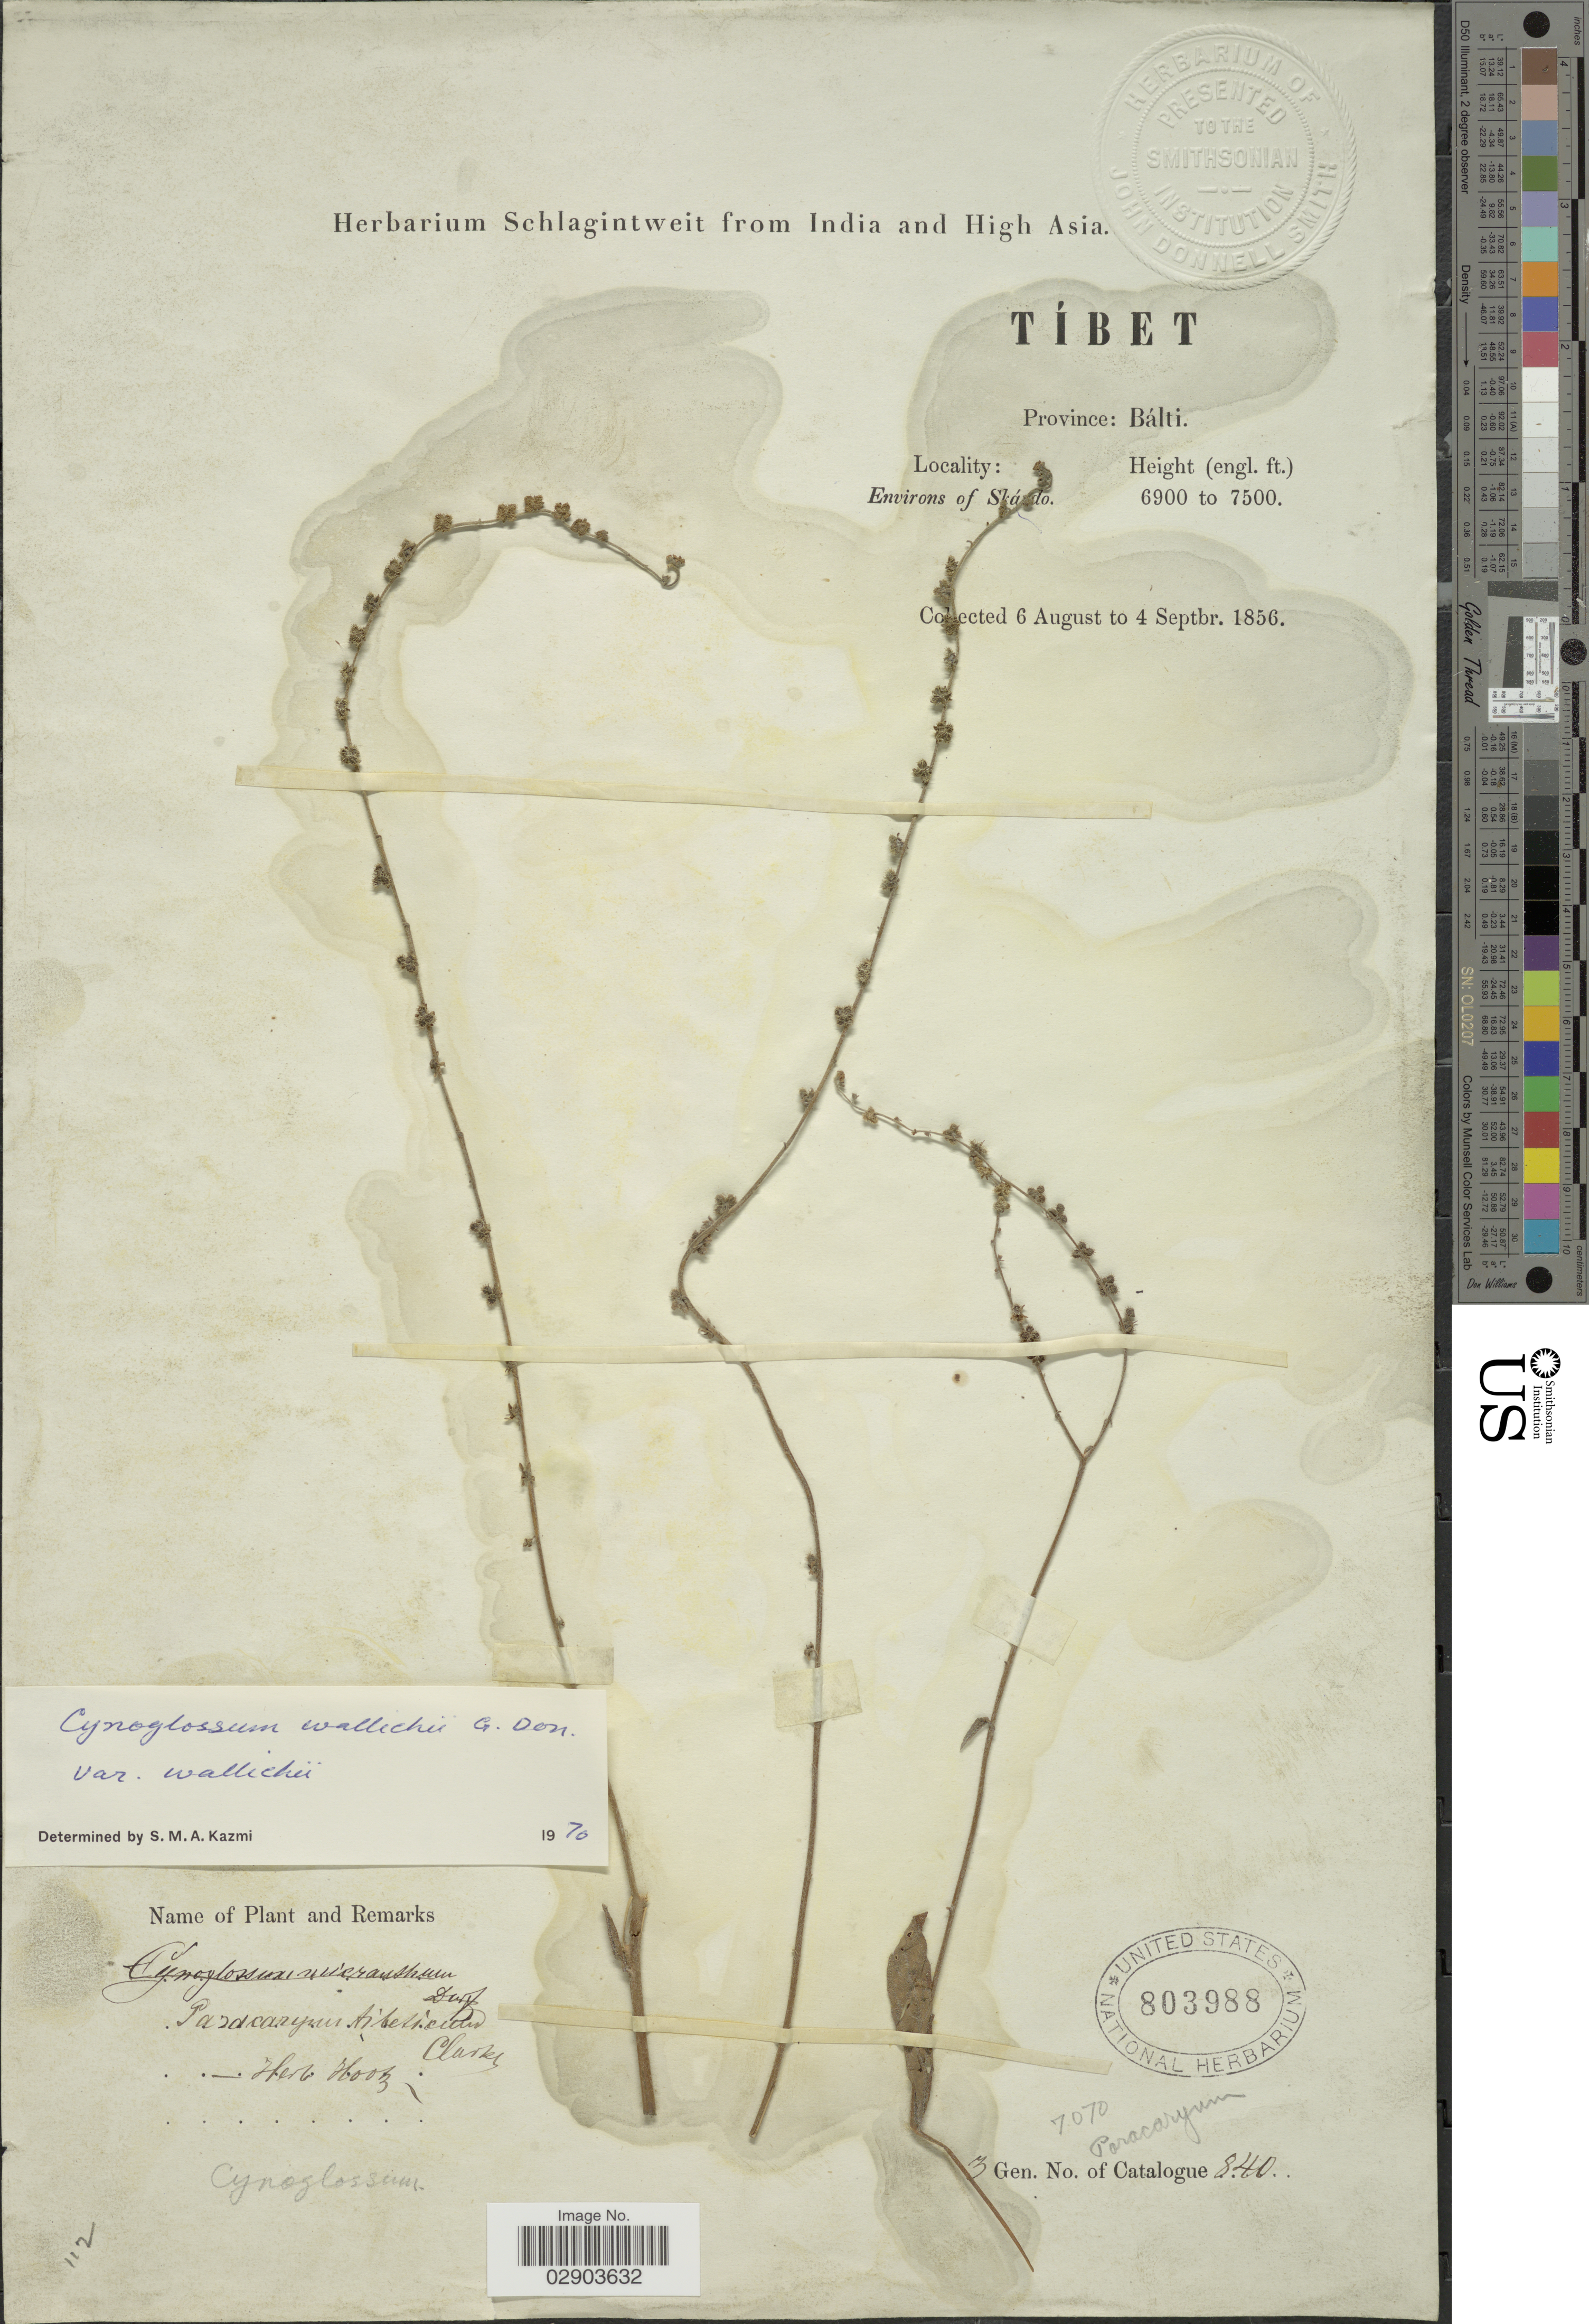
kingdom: Plantae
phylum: Tracheophyta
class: Magnoliopsida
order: Boraginales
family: Boraginaceae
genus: Cynoglossum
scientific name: Cynoglossum wallichii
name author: G. Don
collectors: ex herb. Schlagintweit from India and High Asia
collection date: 1856-08-06/1856-09-04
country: China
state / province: Xizang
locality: Tíbet, Province: Bálti, Environs of Ská [illegible text]do.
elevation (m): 2103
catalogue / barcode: US 803988